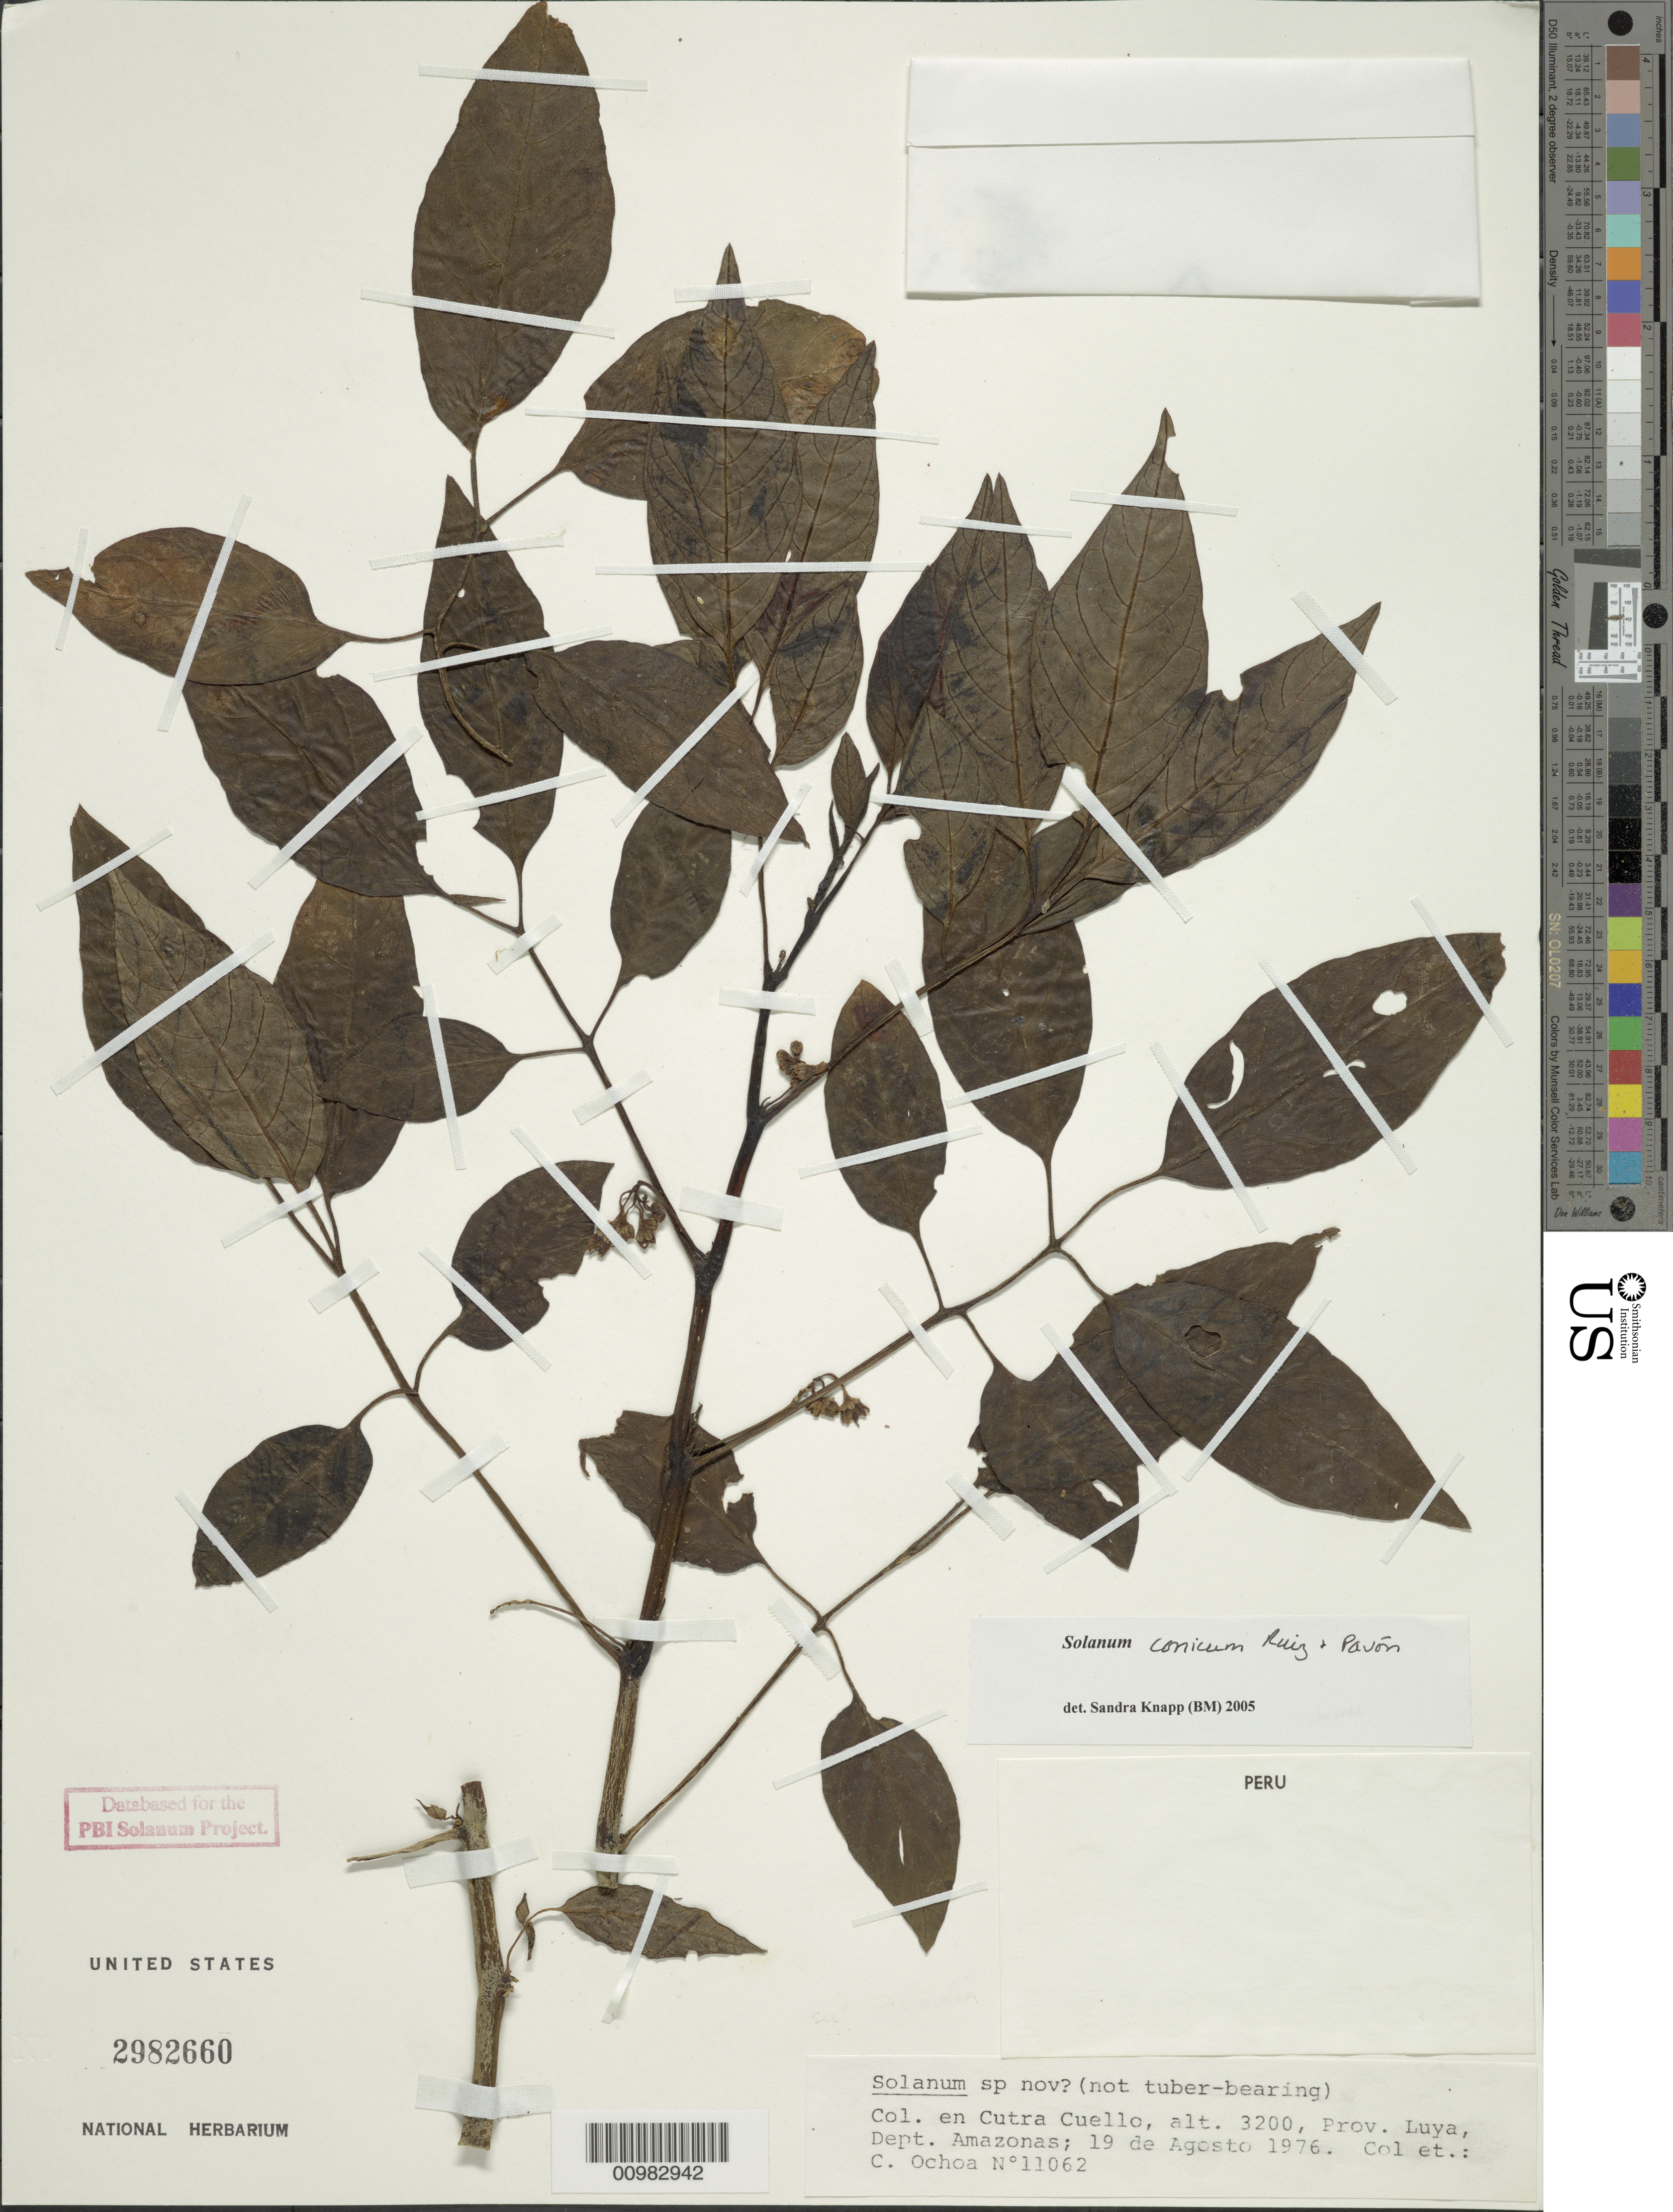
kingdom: Plantae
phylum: Tracheophyta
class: Magnoliopsida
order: Solanales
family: Solanaceae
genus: Solanum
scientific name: Solanum conicum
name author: Ruiz & Pav.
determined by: Knapp, S. D.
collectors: C. M. Ochoa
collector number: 11062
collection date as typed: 19 Aug 1976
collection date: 1976-08-19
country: Peru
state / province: Amazonas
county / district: Luya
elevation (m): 3200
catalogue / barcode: US 2982660